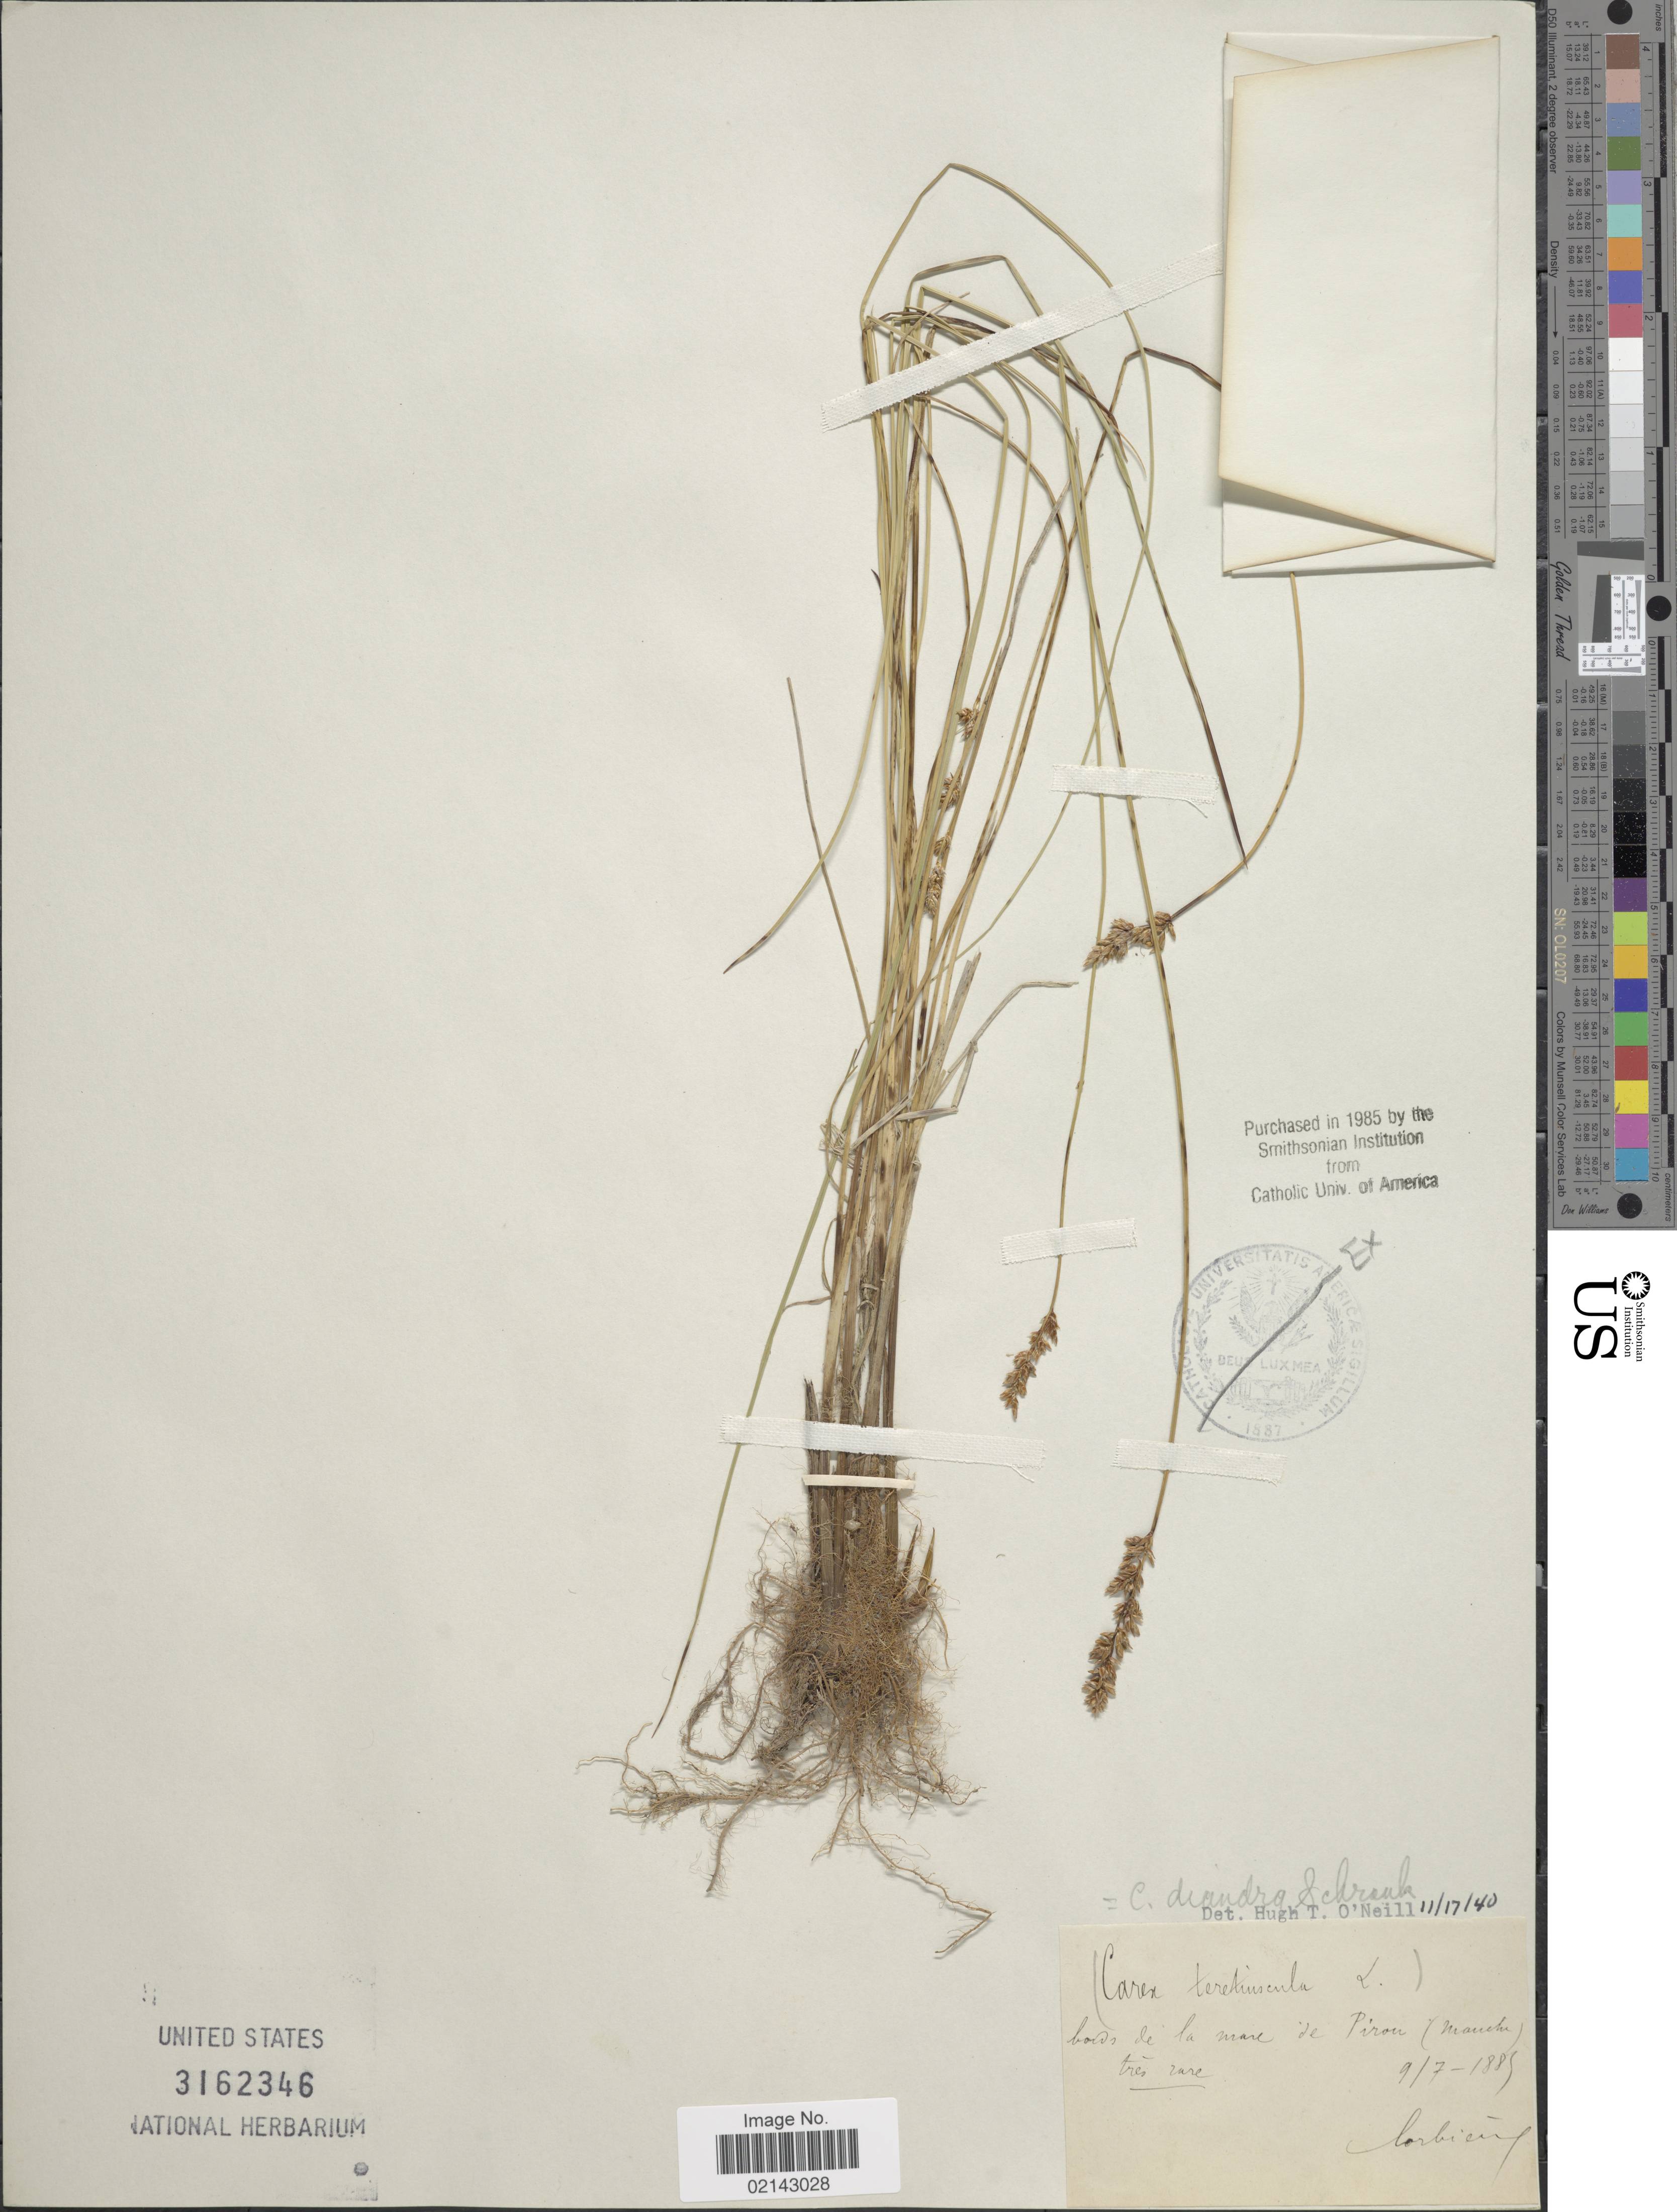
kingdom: Plantae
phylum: Tracheophyta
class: Liliopsida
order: Poales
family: Cyperaceae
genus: Carex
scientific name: Carex diandra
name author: Schrank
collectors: Corbiere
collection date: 1889-07-09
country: France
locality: Boids de la mare de Piron (Manche) tres rare [interpreted]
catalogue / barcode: US 3162346